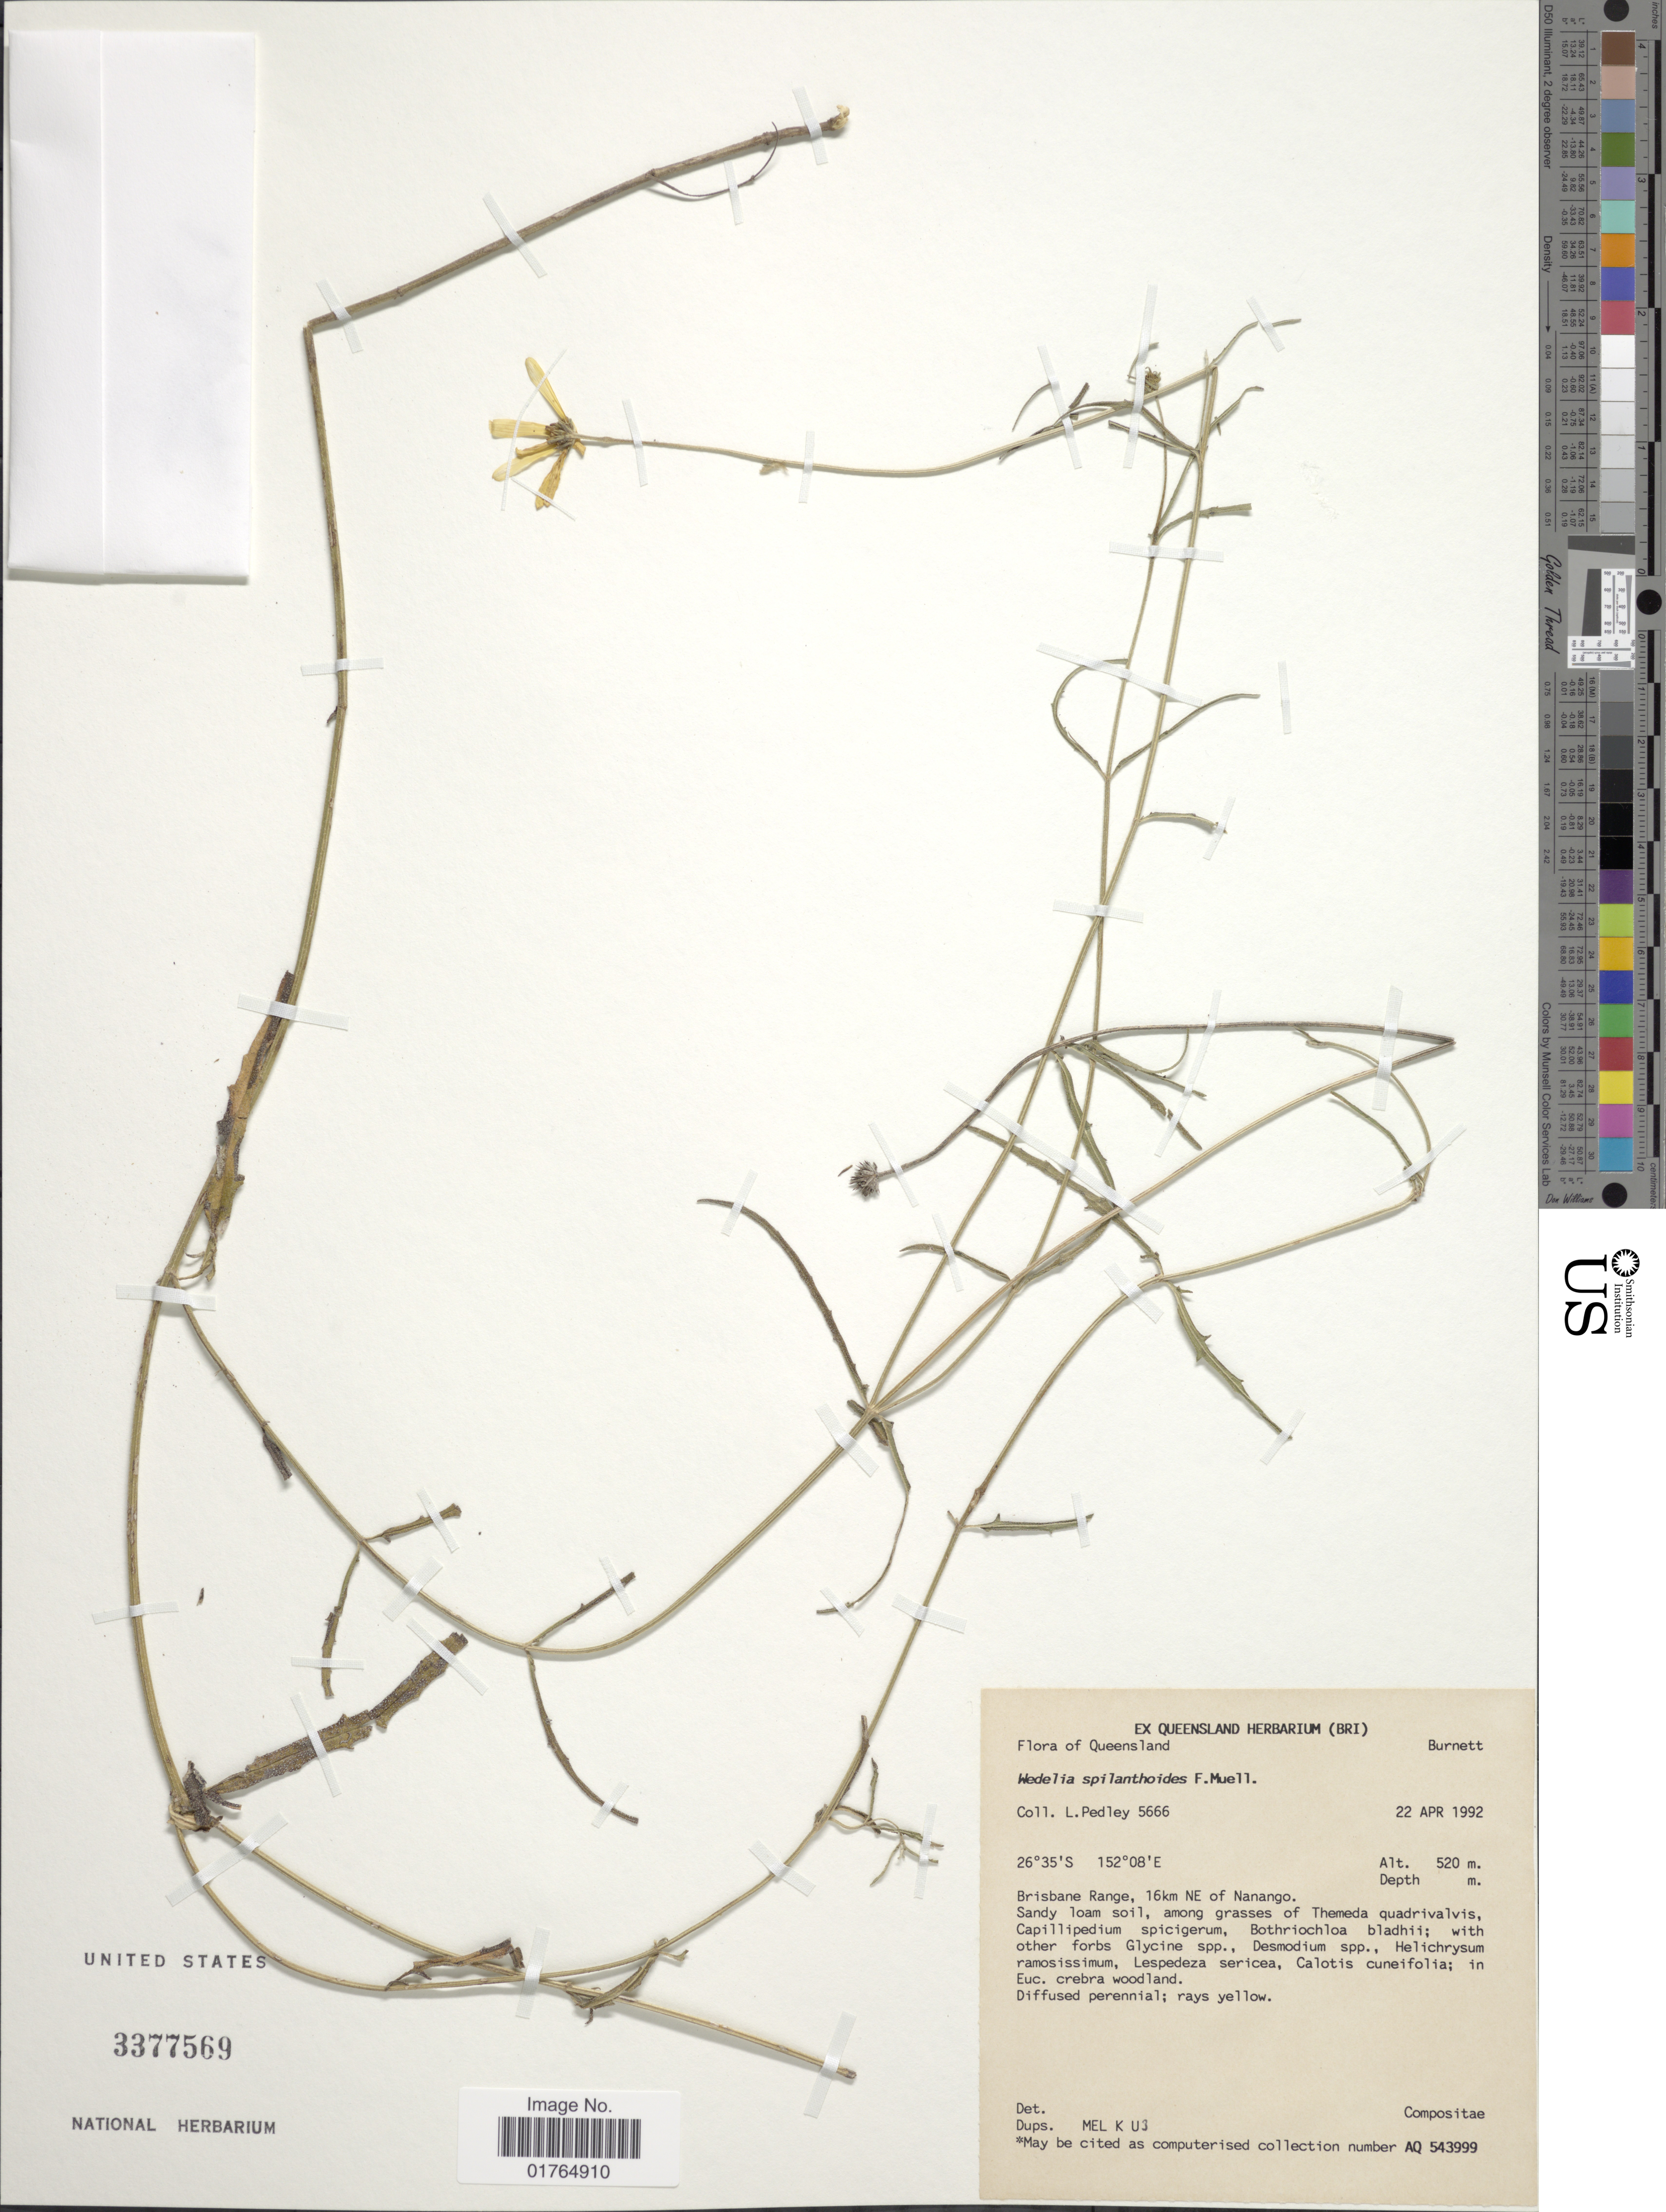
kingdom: Plantae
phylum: Tracheophyta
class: Magnoliopsida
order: Asterales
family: Asteraceae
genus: Wedelia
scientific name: Wedelia spilanthoides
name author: F. Muell.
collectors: L. Pedley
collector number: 5666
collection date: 1992-04-22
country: Australia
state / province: Queensland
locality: Burnett, Brisbane Range, 16 km NE of Nanango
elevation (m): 520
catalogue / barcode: US 3377569